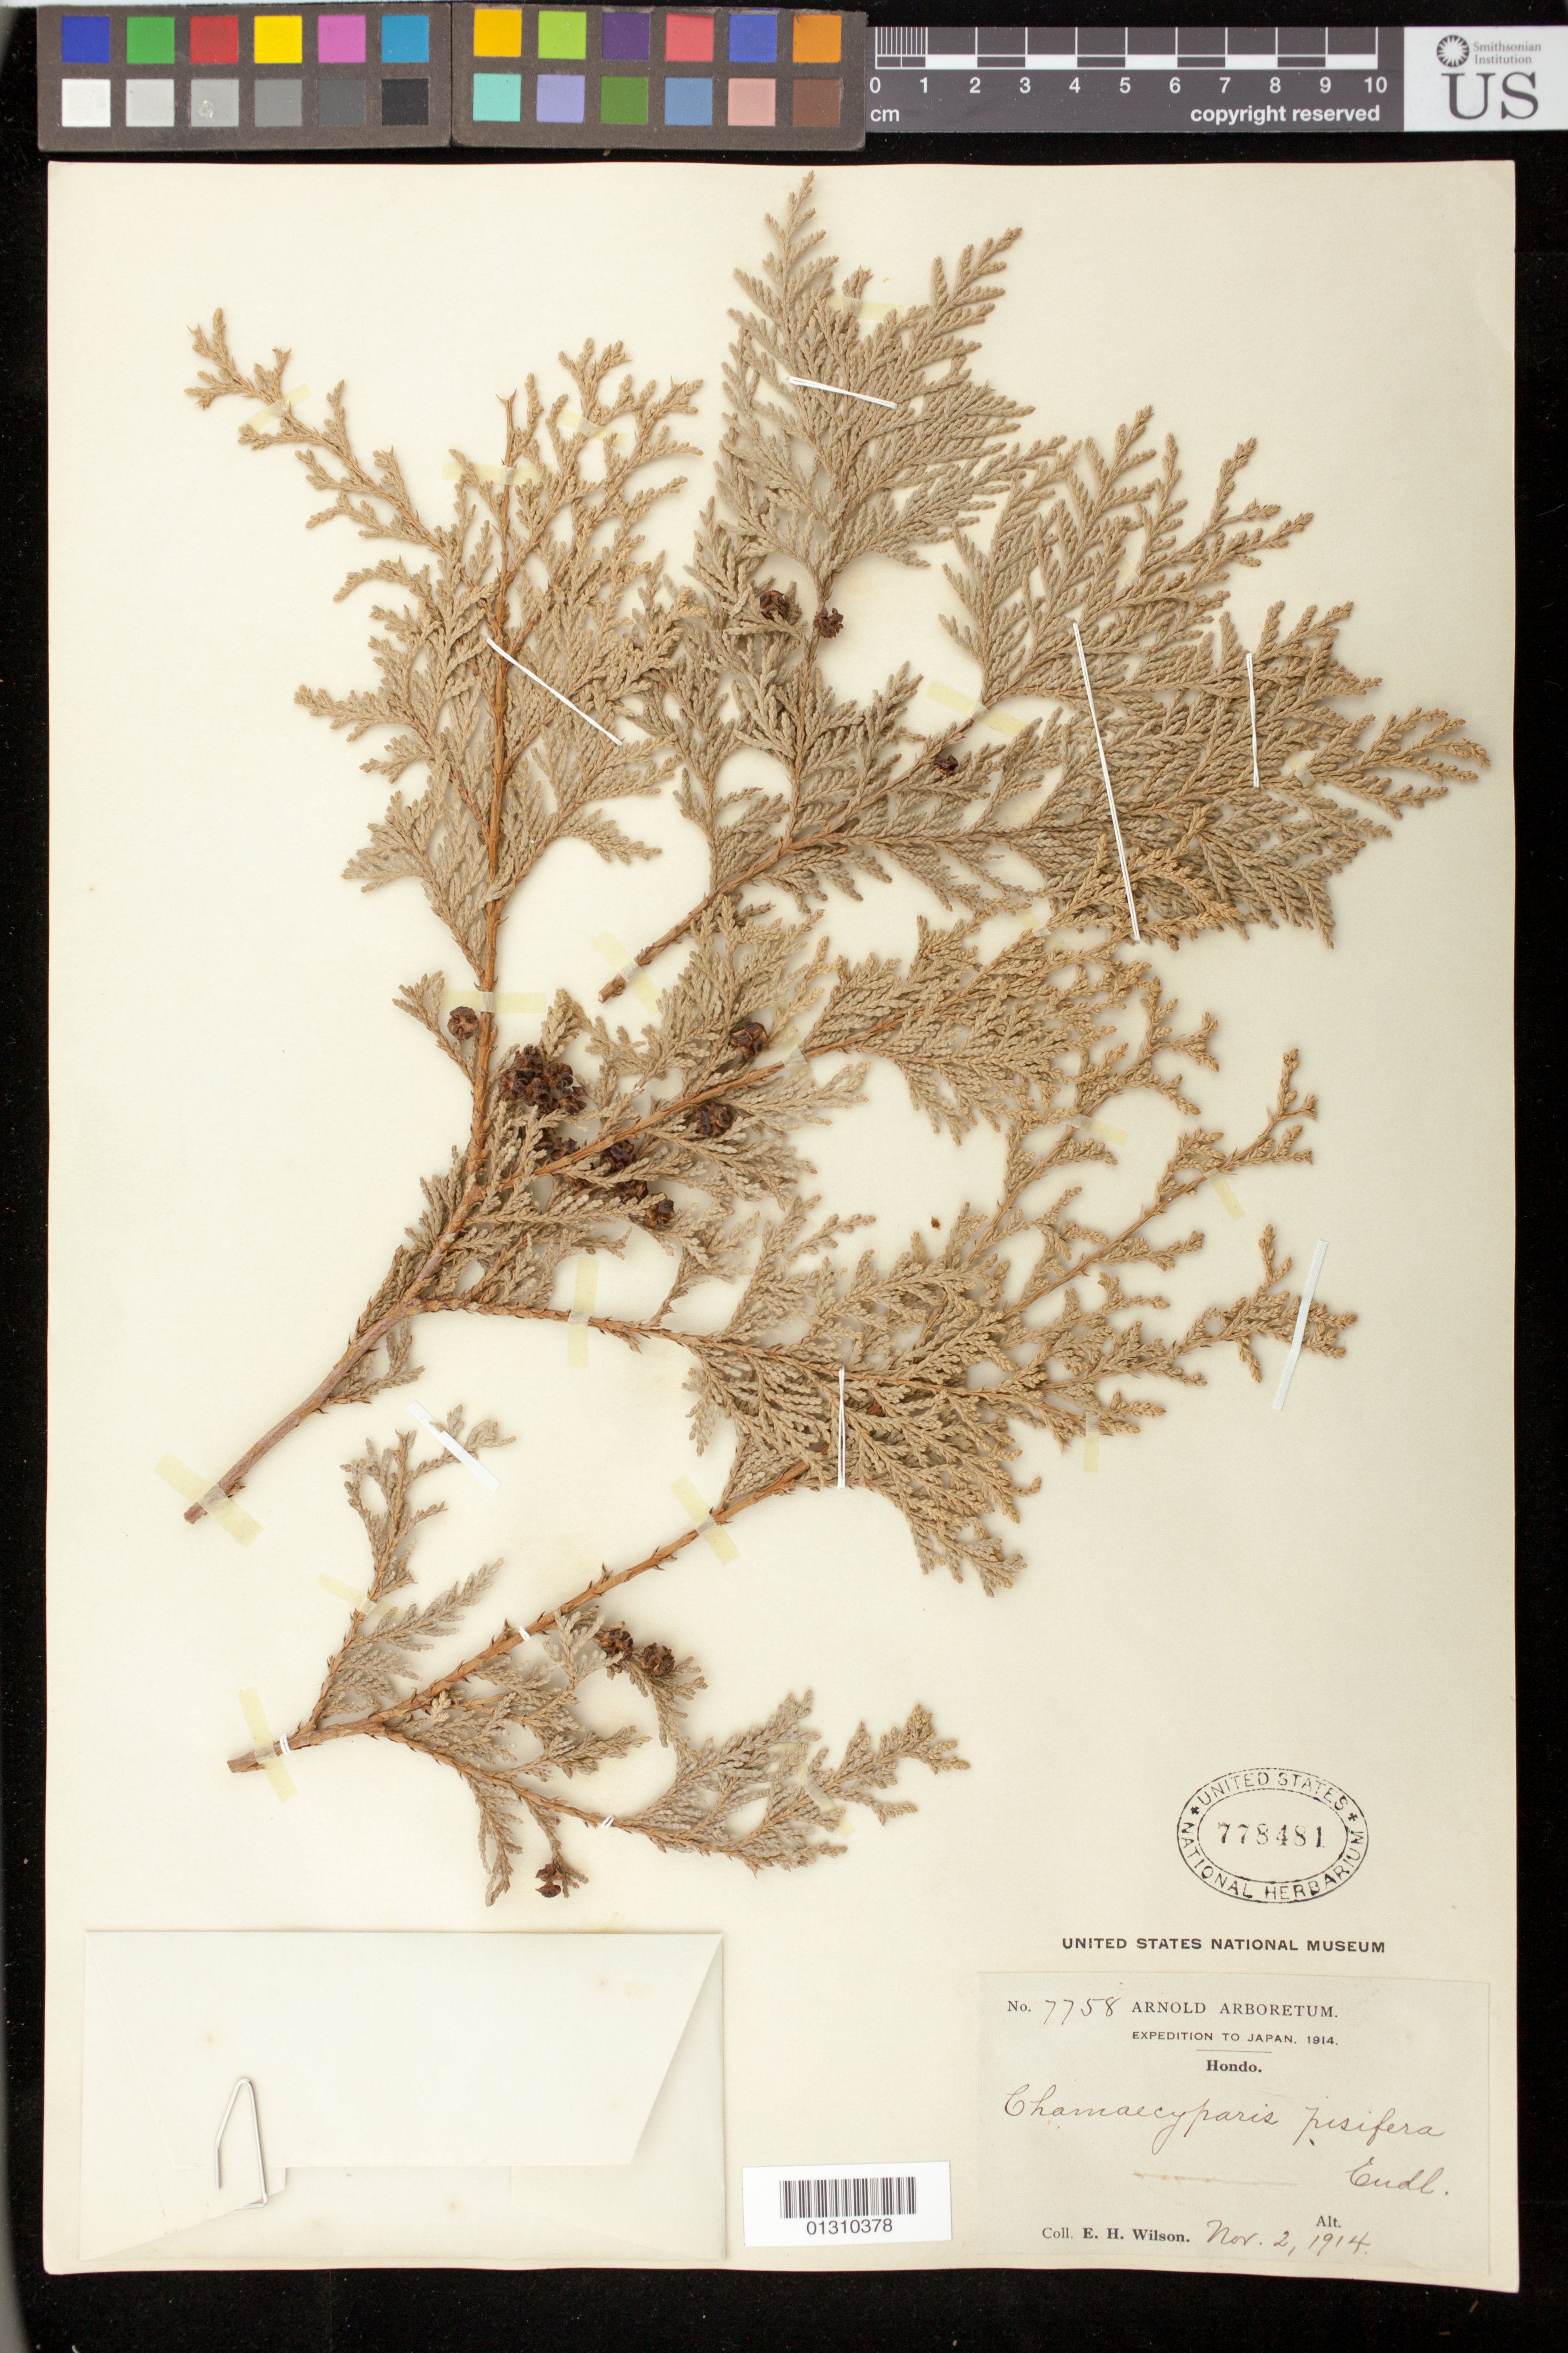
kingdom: Plantae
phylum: Tracheophyta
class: Pinopsida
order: Pinales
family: Cupressaceae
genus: Chamaecyparis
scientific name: Chamaecyparis pisifera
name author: (Siebold & Zucc.) Endl.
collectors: E. Wilson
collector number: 7758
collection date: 1914-11-02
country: Japan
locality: Hondo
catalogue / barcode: US 778481